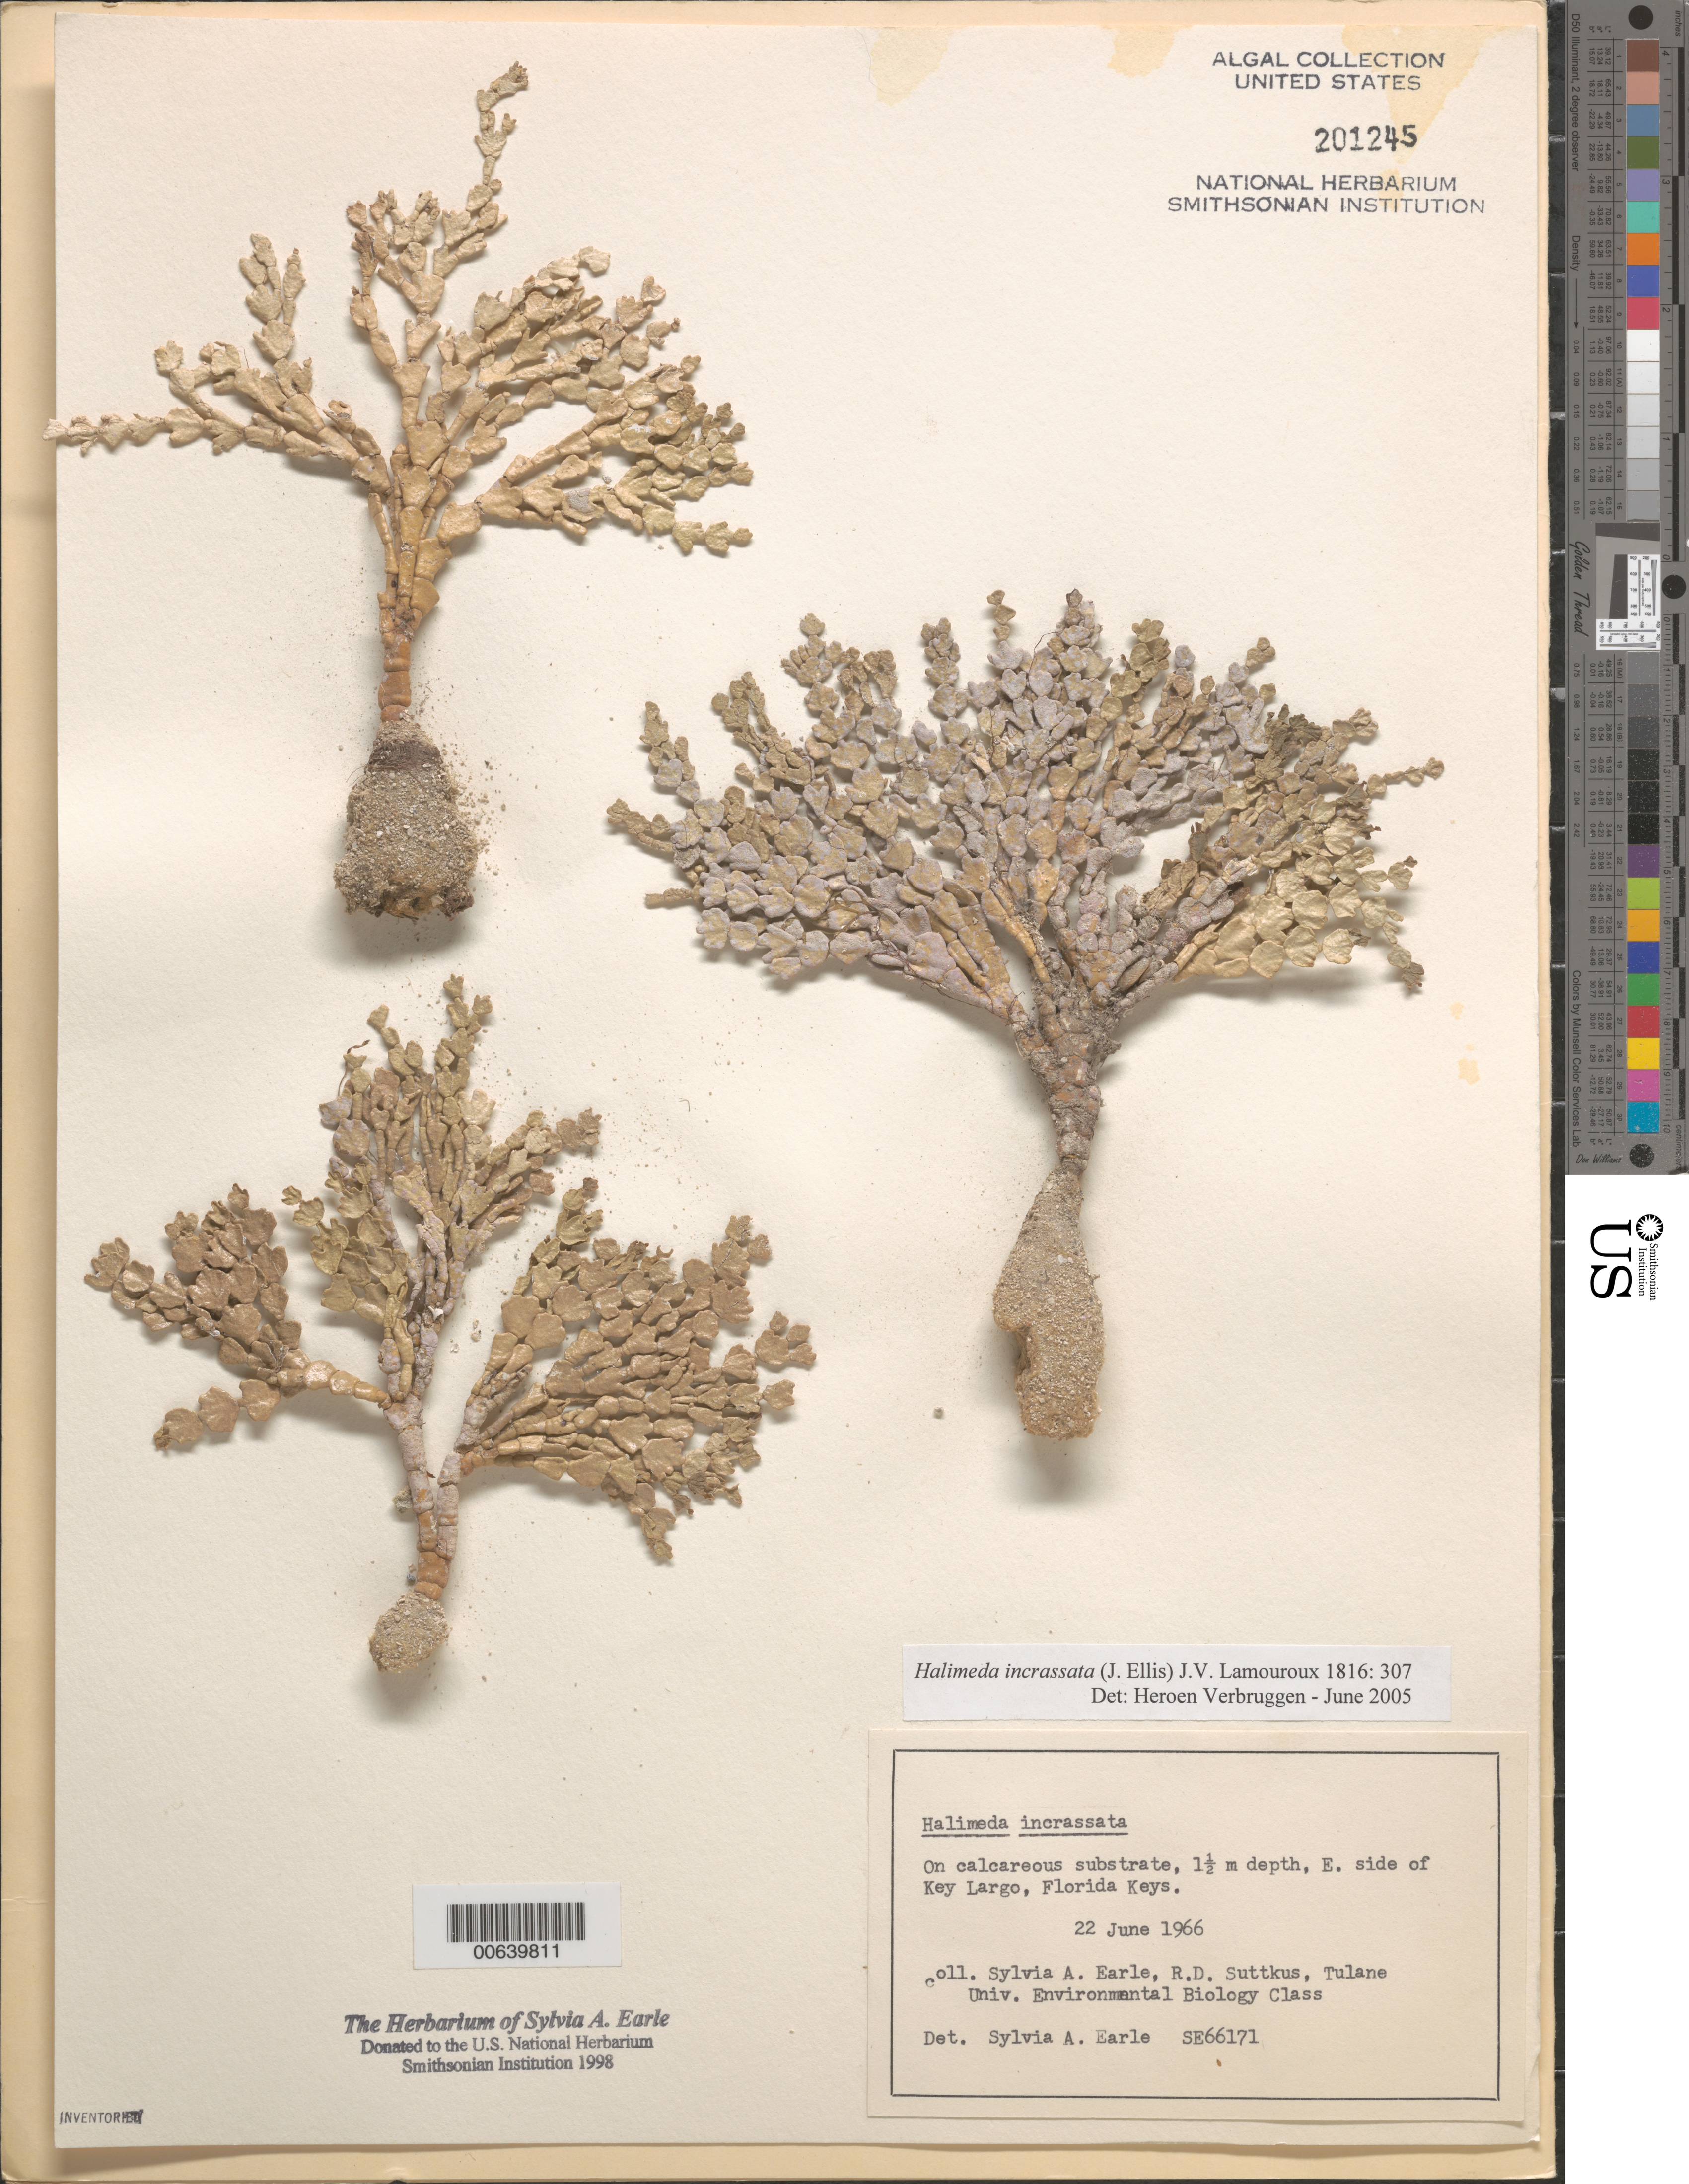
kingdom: Plantae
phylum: Chlorophyta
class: Ulvophyceae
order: Bryopsidales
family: Halimedaceae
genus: Halimeda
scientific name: Halimeda incrassata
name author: (J. Ellis) J.V.Lamouroux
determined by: Earle, S. A.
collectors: S. A. Earle, R. Suttkus & Tulane Univ. Env. Biol. Class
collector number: SE 66171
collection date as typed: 22 Jun 1966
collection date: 1966-06-22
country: United States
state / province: Florida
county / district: Monroe County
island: Key Largo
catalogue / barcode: US 201245